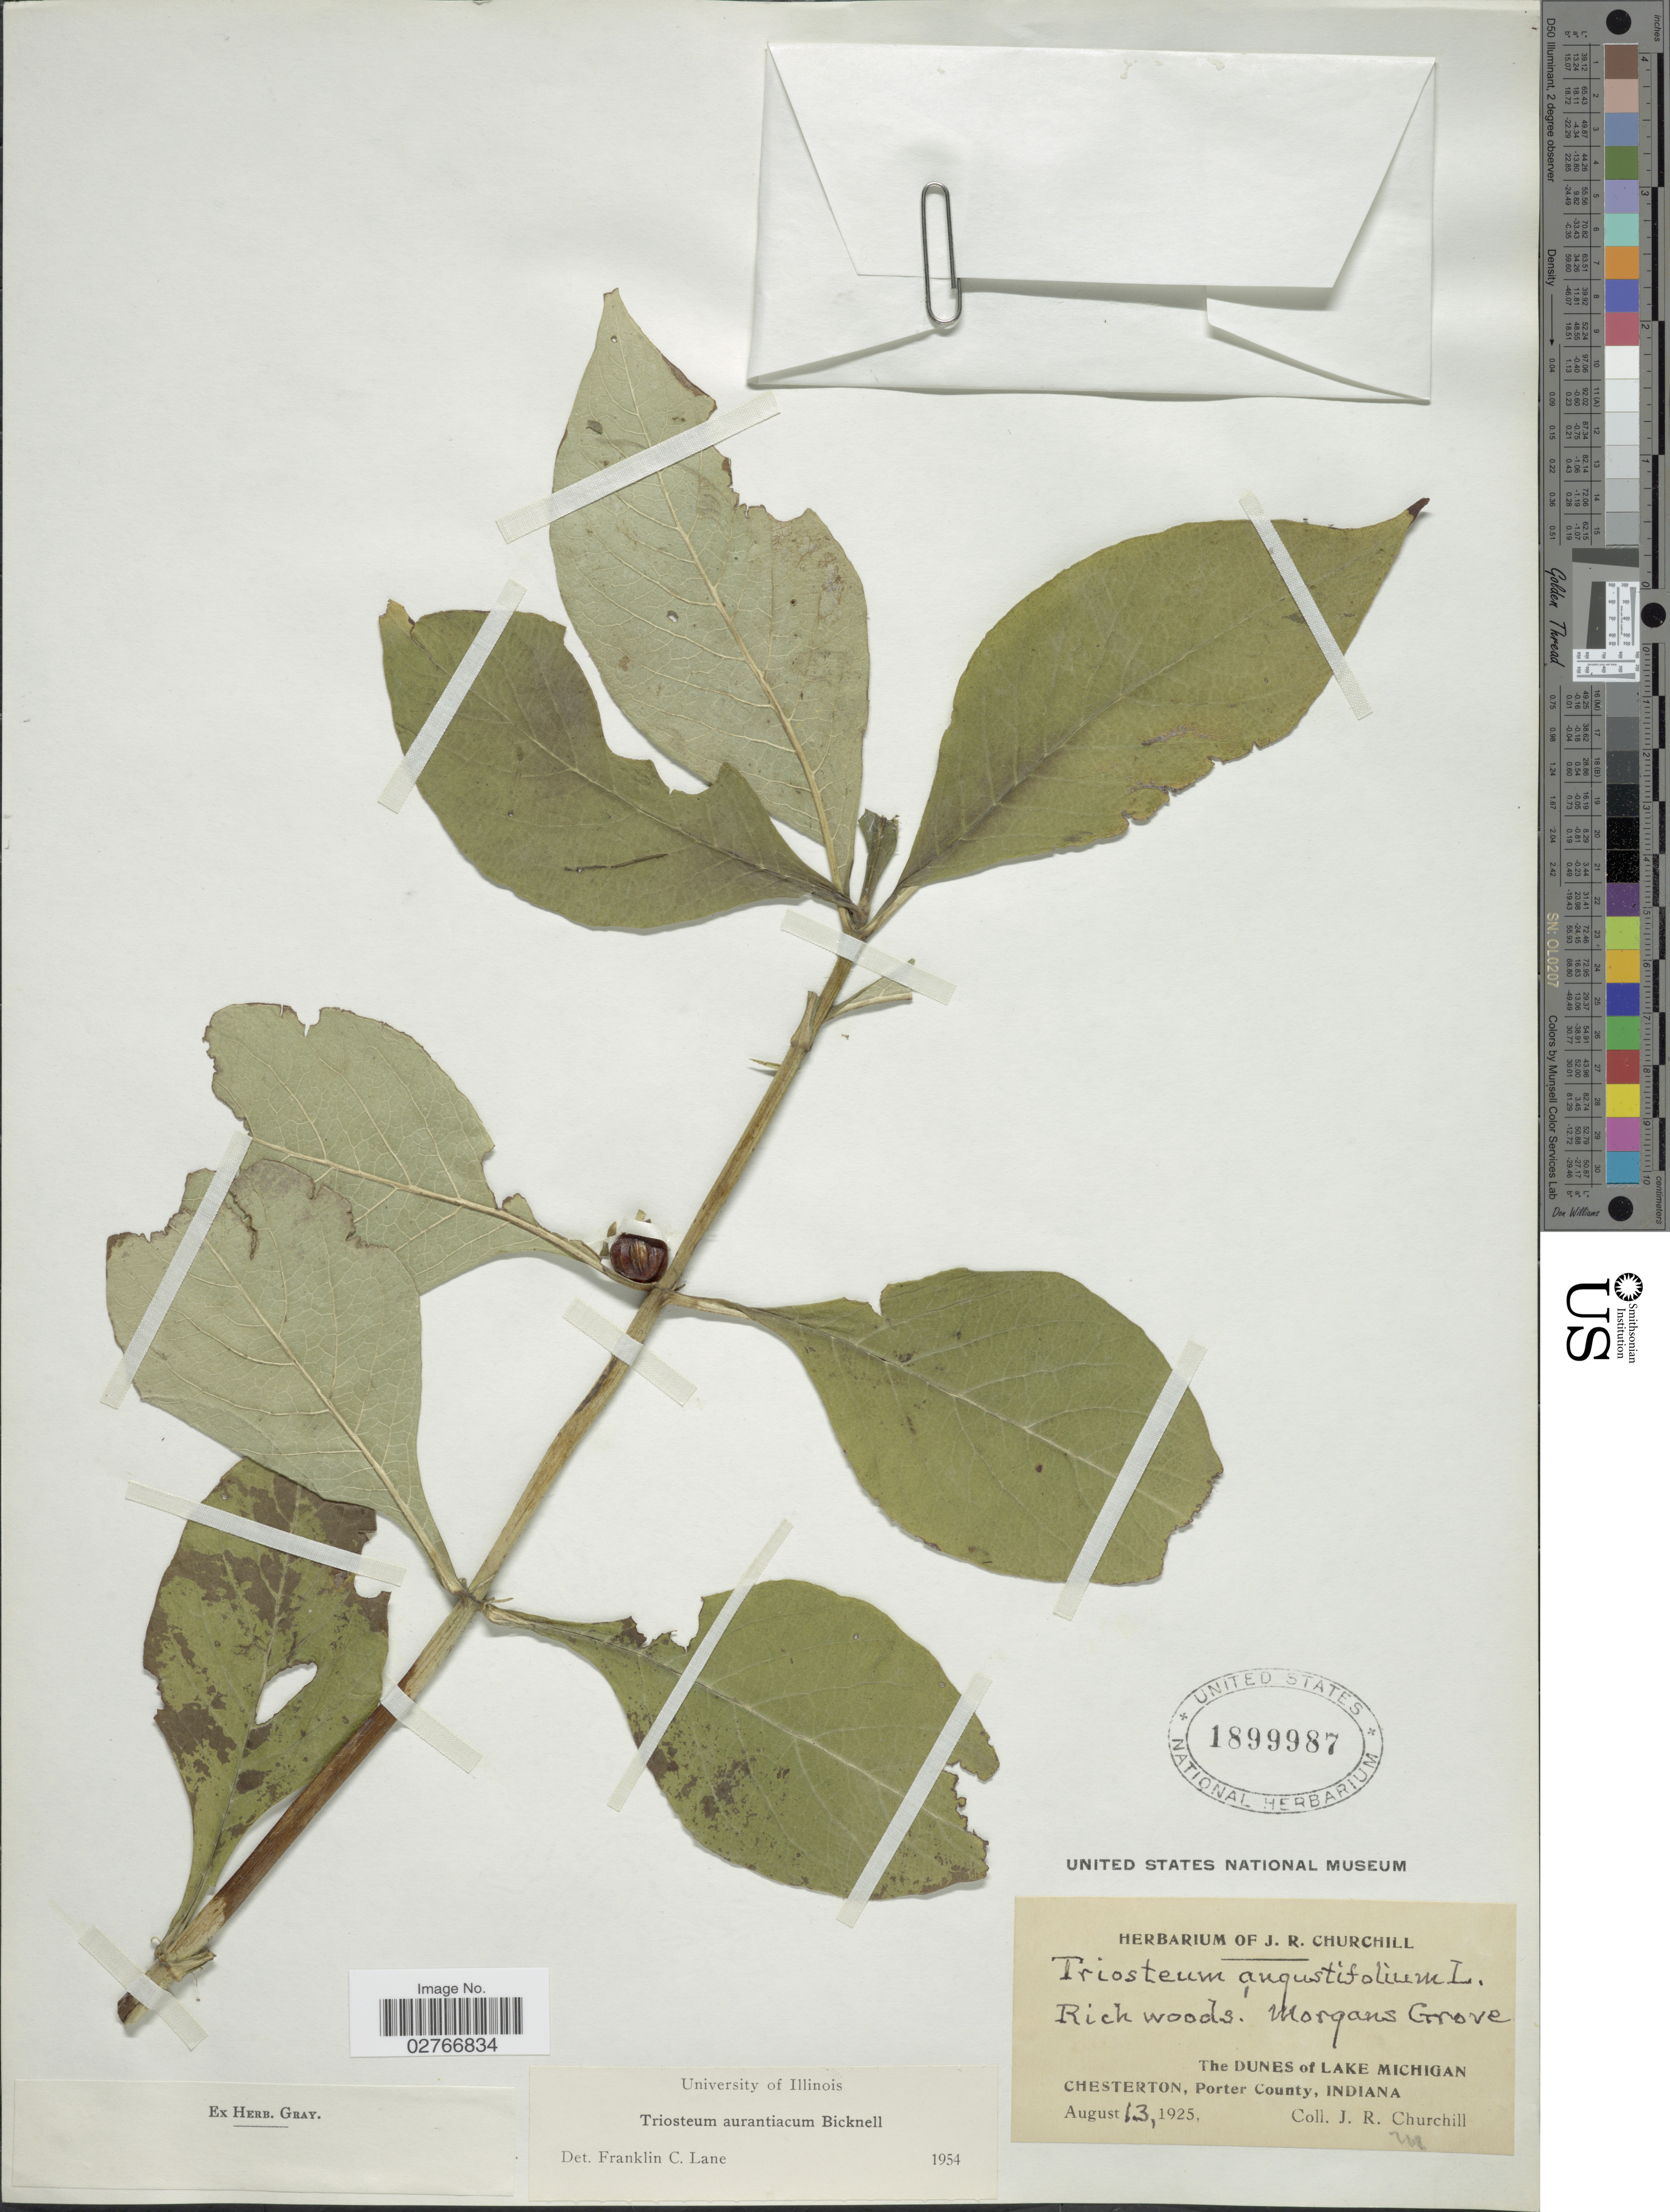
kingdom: Plantae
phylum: Tracheophyta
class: Magnoliopsida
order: Dipsacales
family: Caprifoliaceae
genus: Triosteum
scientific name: Triosteum aurantiacum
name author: E.P. Bicknell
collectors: J. Churchill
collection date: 1925-08-13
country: United States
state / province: Indiana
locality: The Dunes of Lake Michigan, Chesterton, Porter County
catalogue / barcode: US 1899987